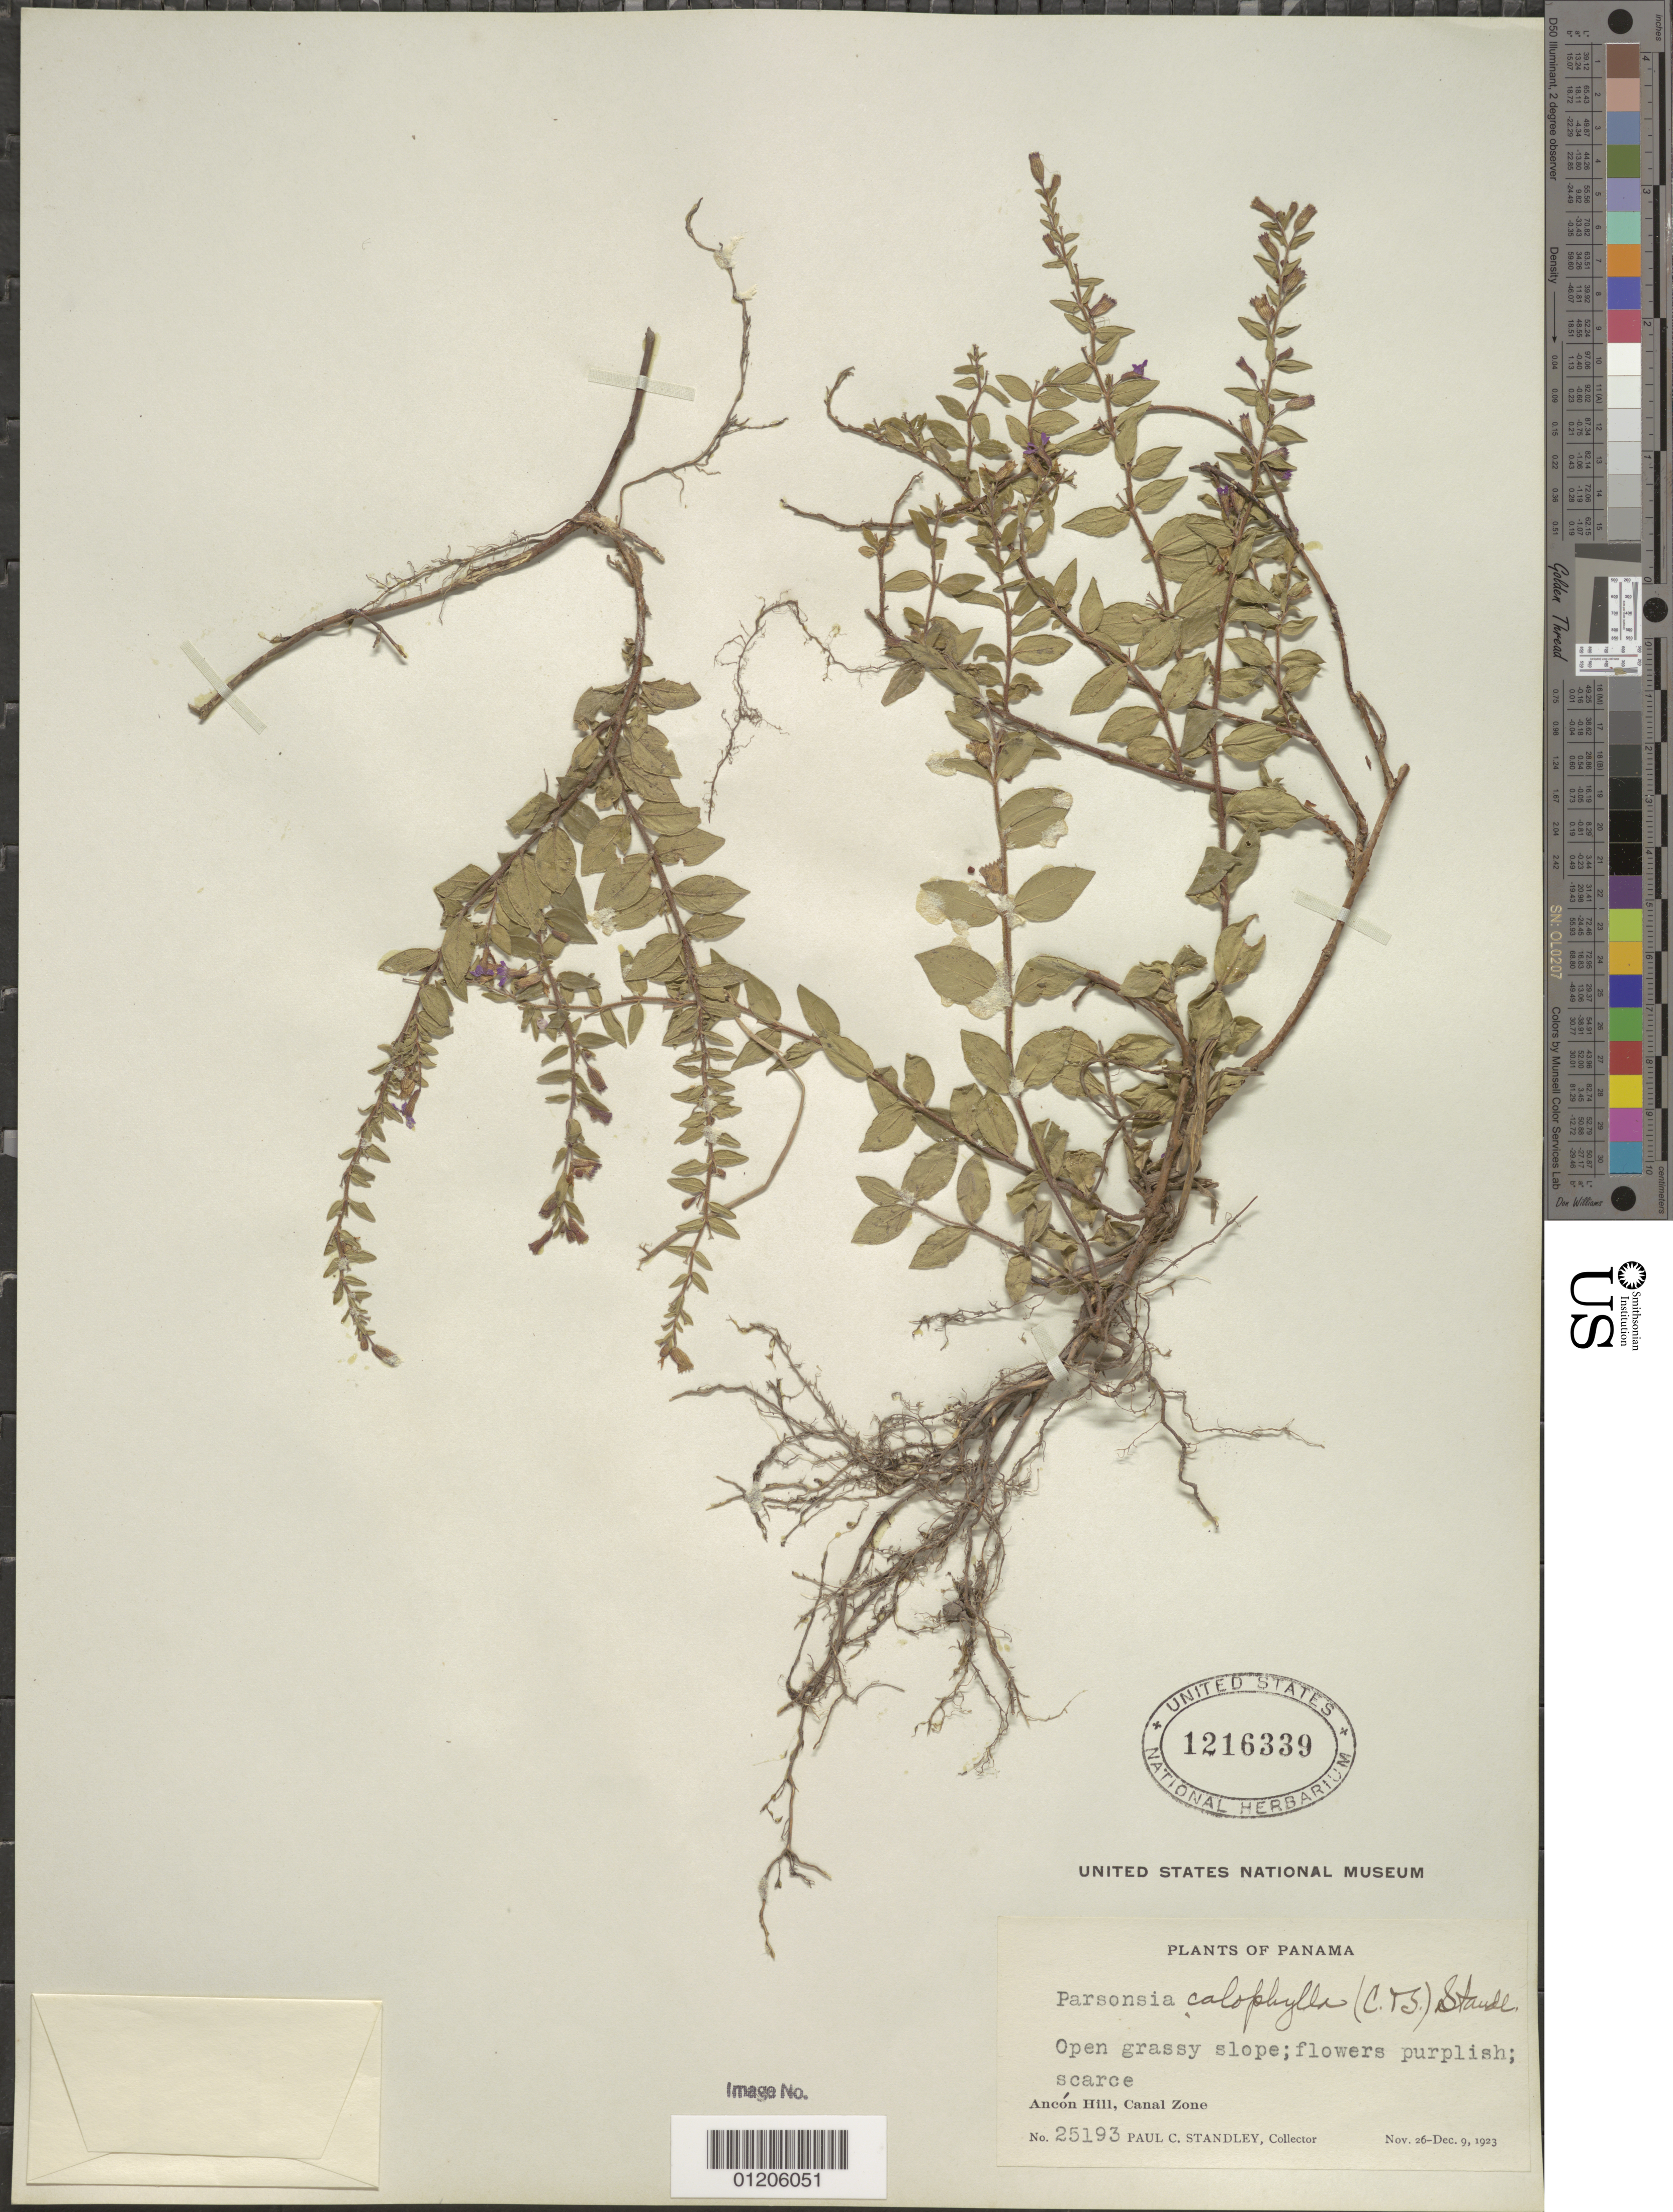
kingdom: Plantae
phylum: Tracheophyta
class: Magnoliopsida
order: Myrtales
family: Lythraceae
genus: Cuphea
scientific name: Cuphea calophylla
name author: Cham. & Schltdl.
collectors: P. C. Standley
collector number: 25193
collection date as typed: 26 Nov 1923 to 09 Dec 1923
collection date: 1923-11-26/1923-12-09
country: Panama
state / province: Panamá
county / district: Canal Zone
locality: Ancón Hill.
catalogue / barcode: US 1216339